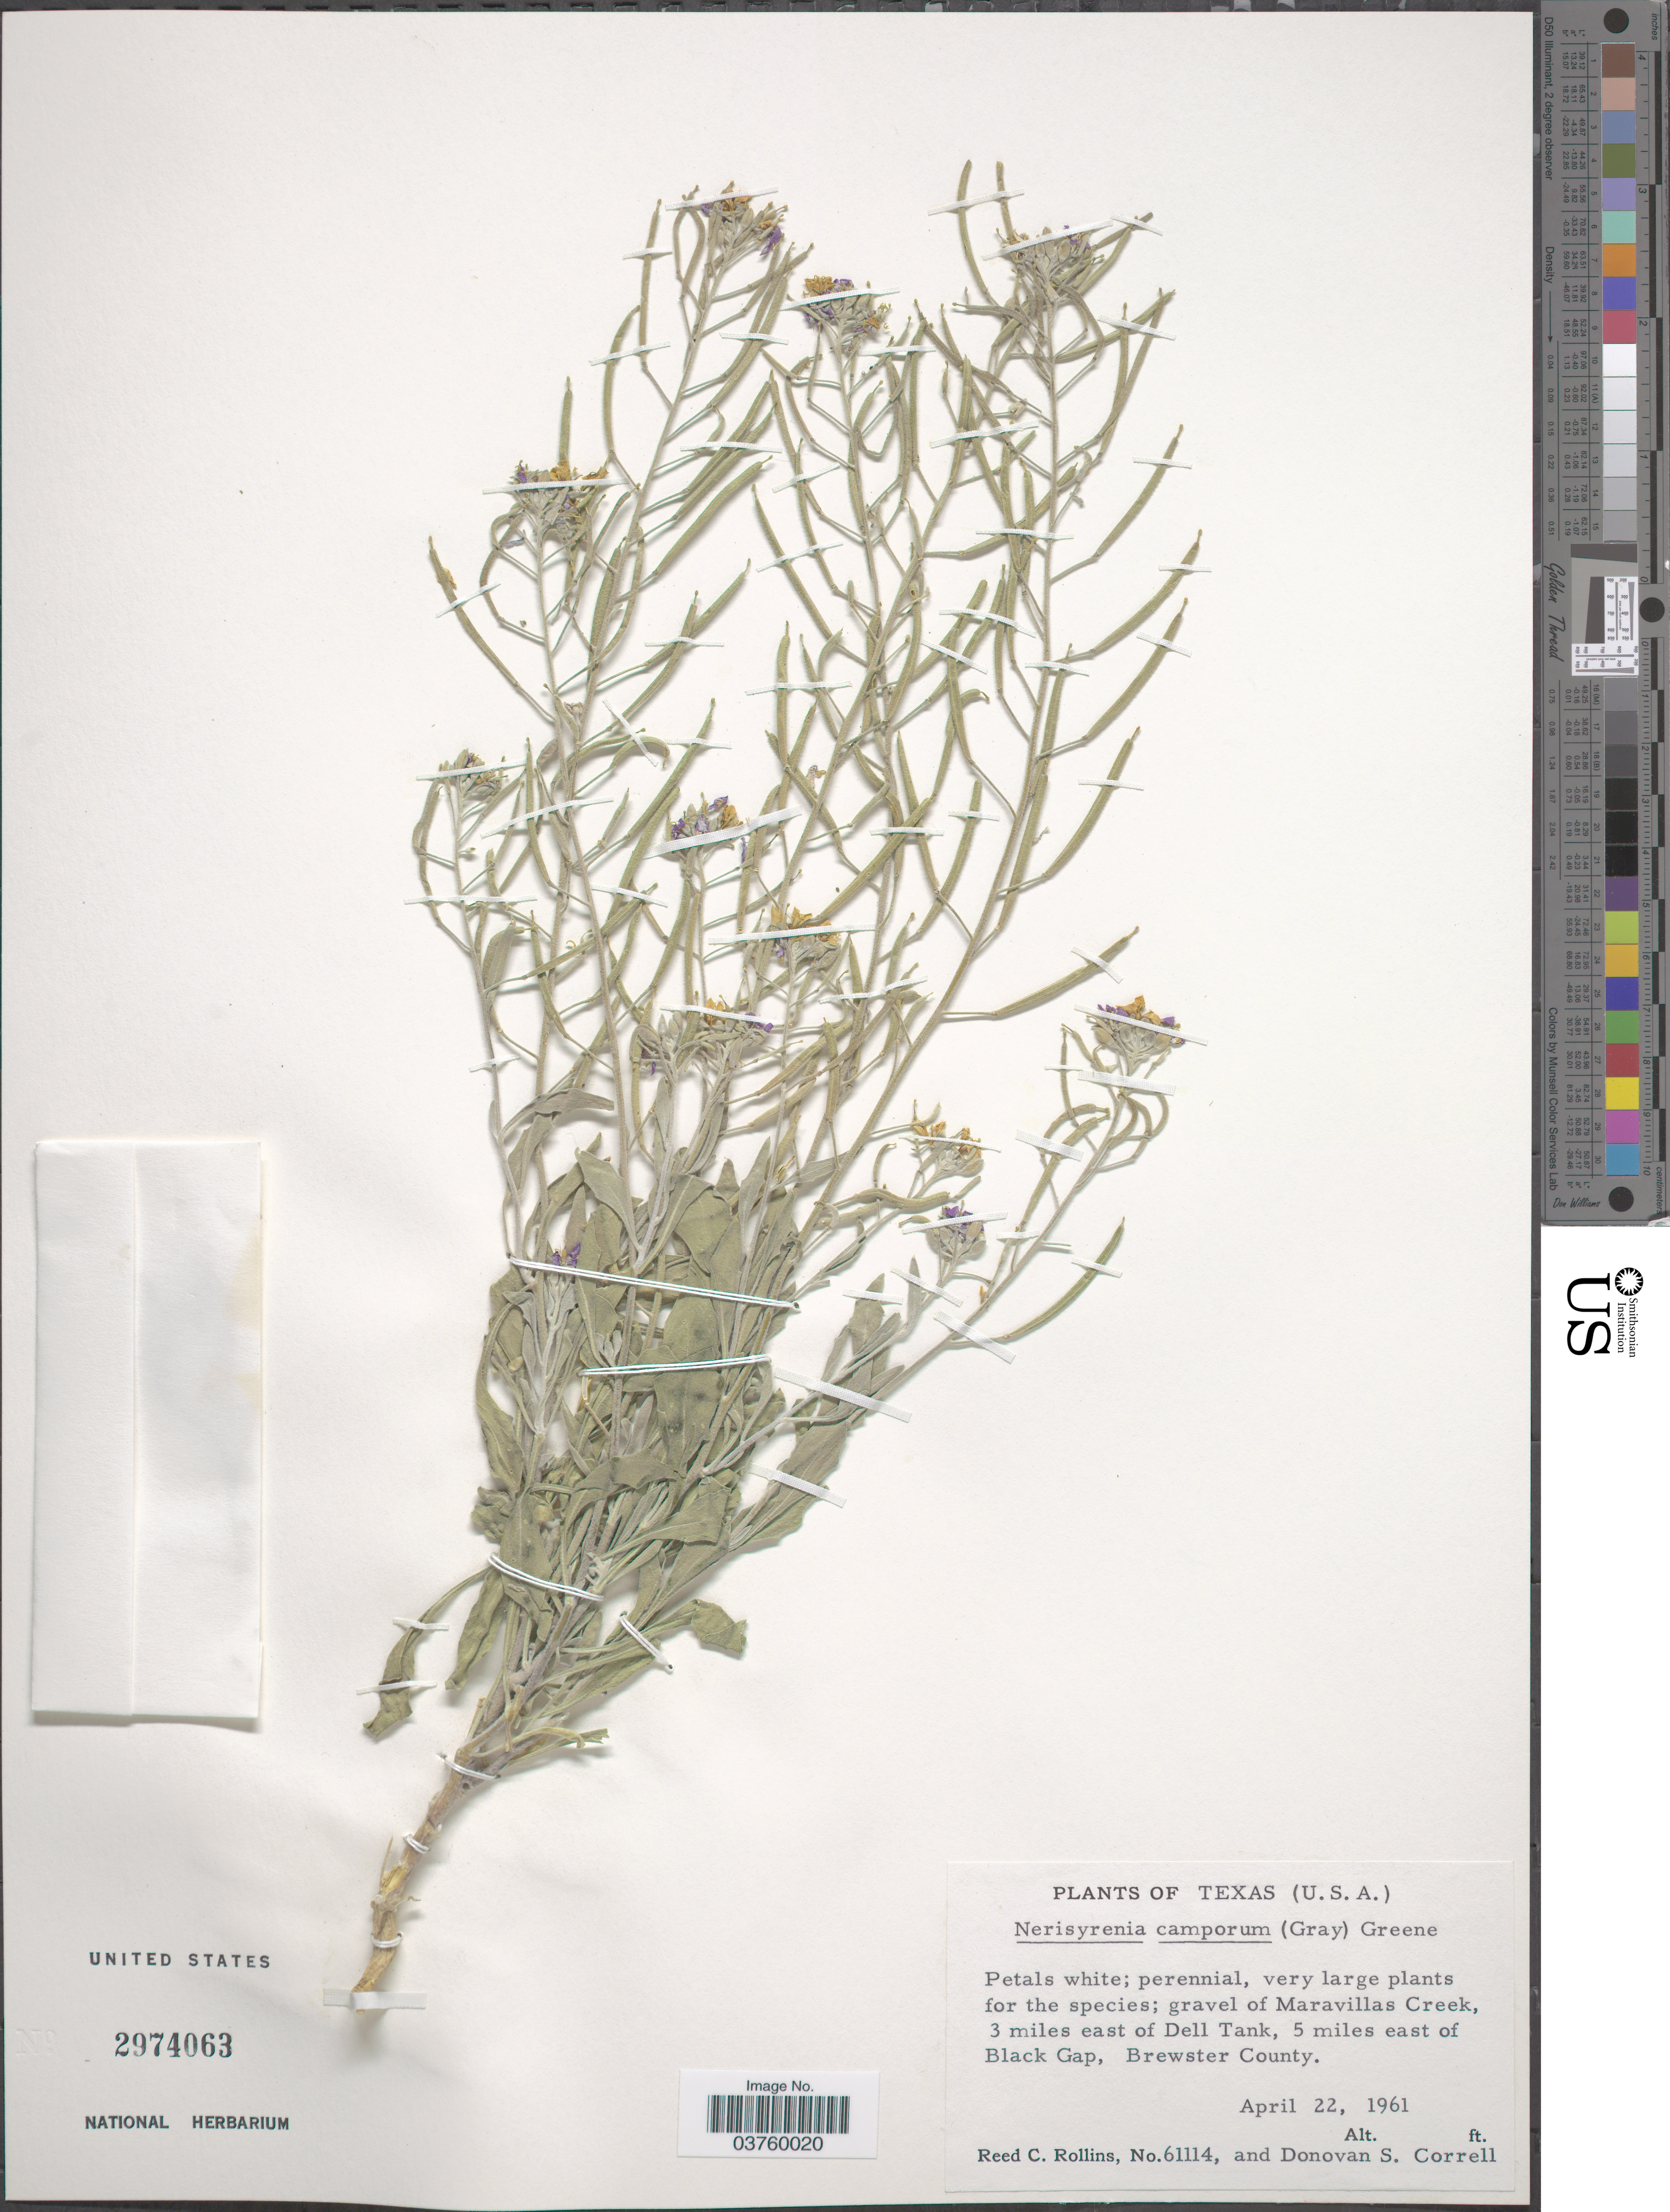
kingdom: Plantae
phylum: Tracheophyta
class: Magnoliopsida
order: Brassicales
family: Brassicaceae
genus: Nerisyrenia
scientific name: Nerisyrenia camporum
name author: (A. Gray) Greene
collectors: R. C. Rollins & D. S. Correll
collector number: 61114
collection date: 1961-04-22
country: United States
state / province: Texas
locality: Gravel of Maravillas Creek, 3 miles east of Dell Tank, 5 miles east of Black Gap, Brewster County.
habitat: gravel of creek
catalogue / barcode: US 2974063